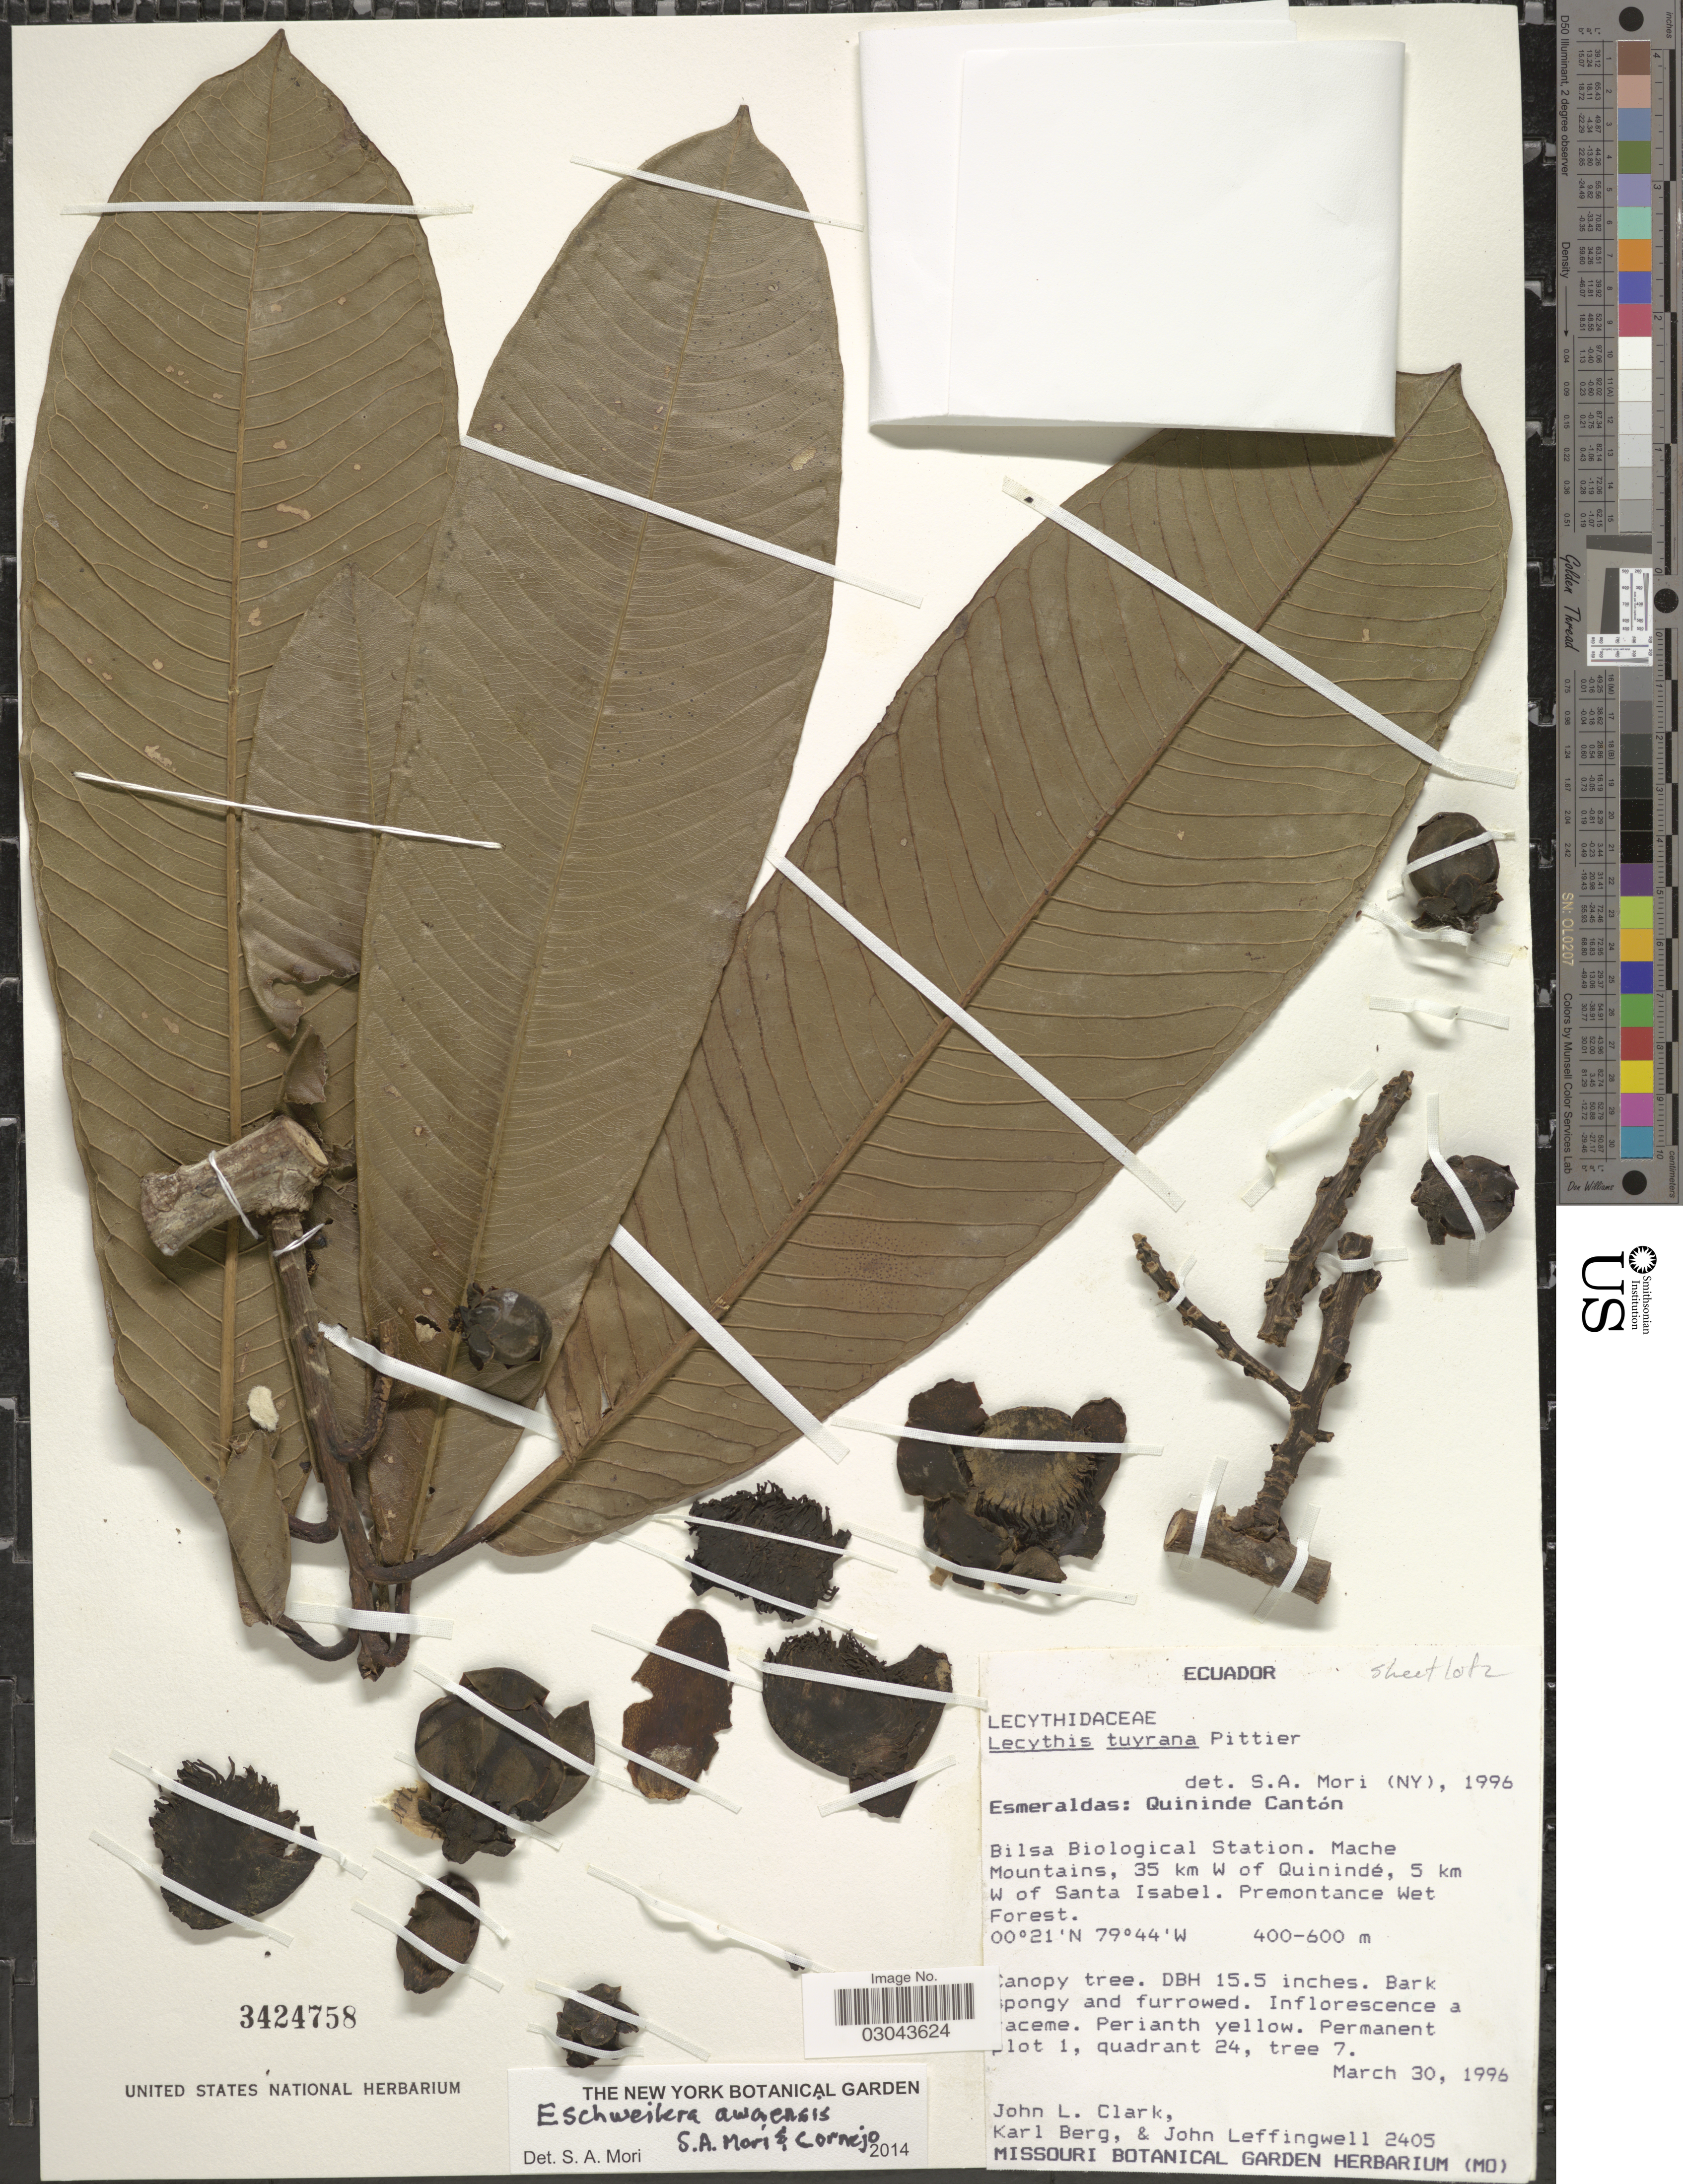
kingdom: Plantae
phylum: Tracheophyta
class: Magnoliopsida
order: Ericales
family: Lecythidaceae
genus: Eschweilera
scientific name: Eschweilera awaensis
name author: S.A. Mori & Cornejo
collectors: J. L. Clark, K. Berg & J. Leffingwell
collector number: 2405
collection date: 1996-03-30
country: Ecuador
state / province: Esmeraldas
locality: Quininde Cantón. Bilsa Biological Station. Mache Mountains, 35 km W of Quinindé, 5 km W of Santa Isabel.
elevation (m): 400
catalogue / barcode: US 3424758